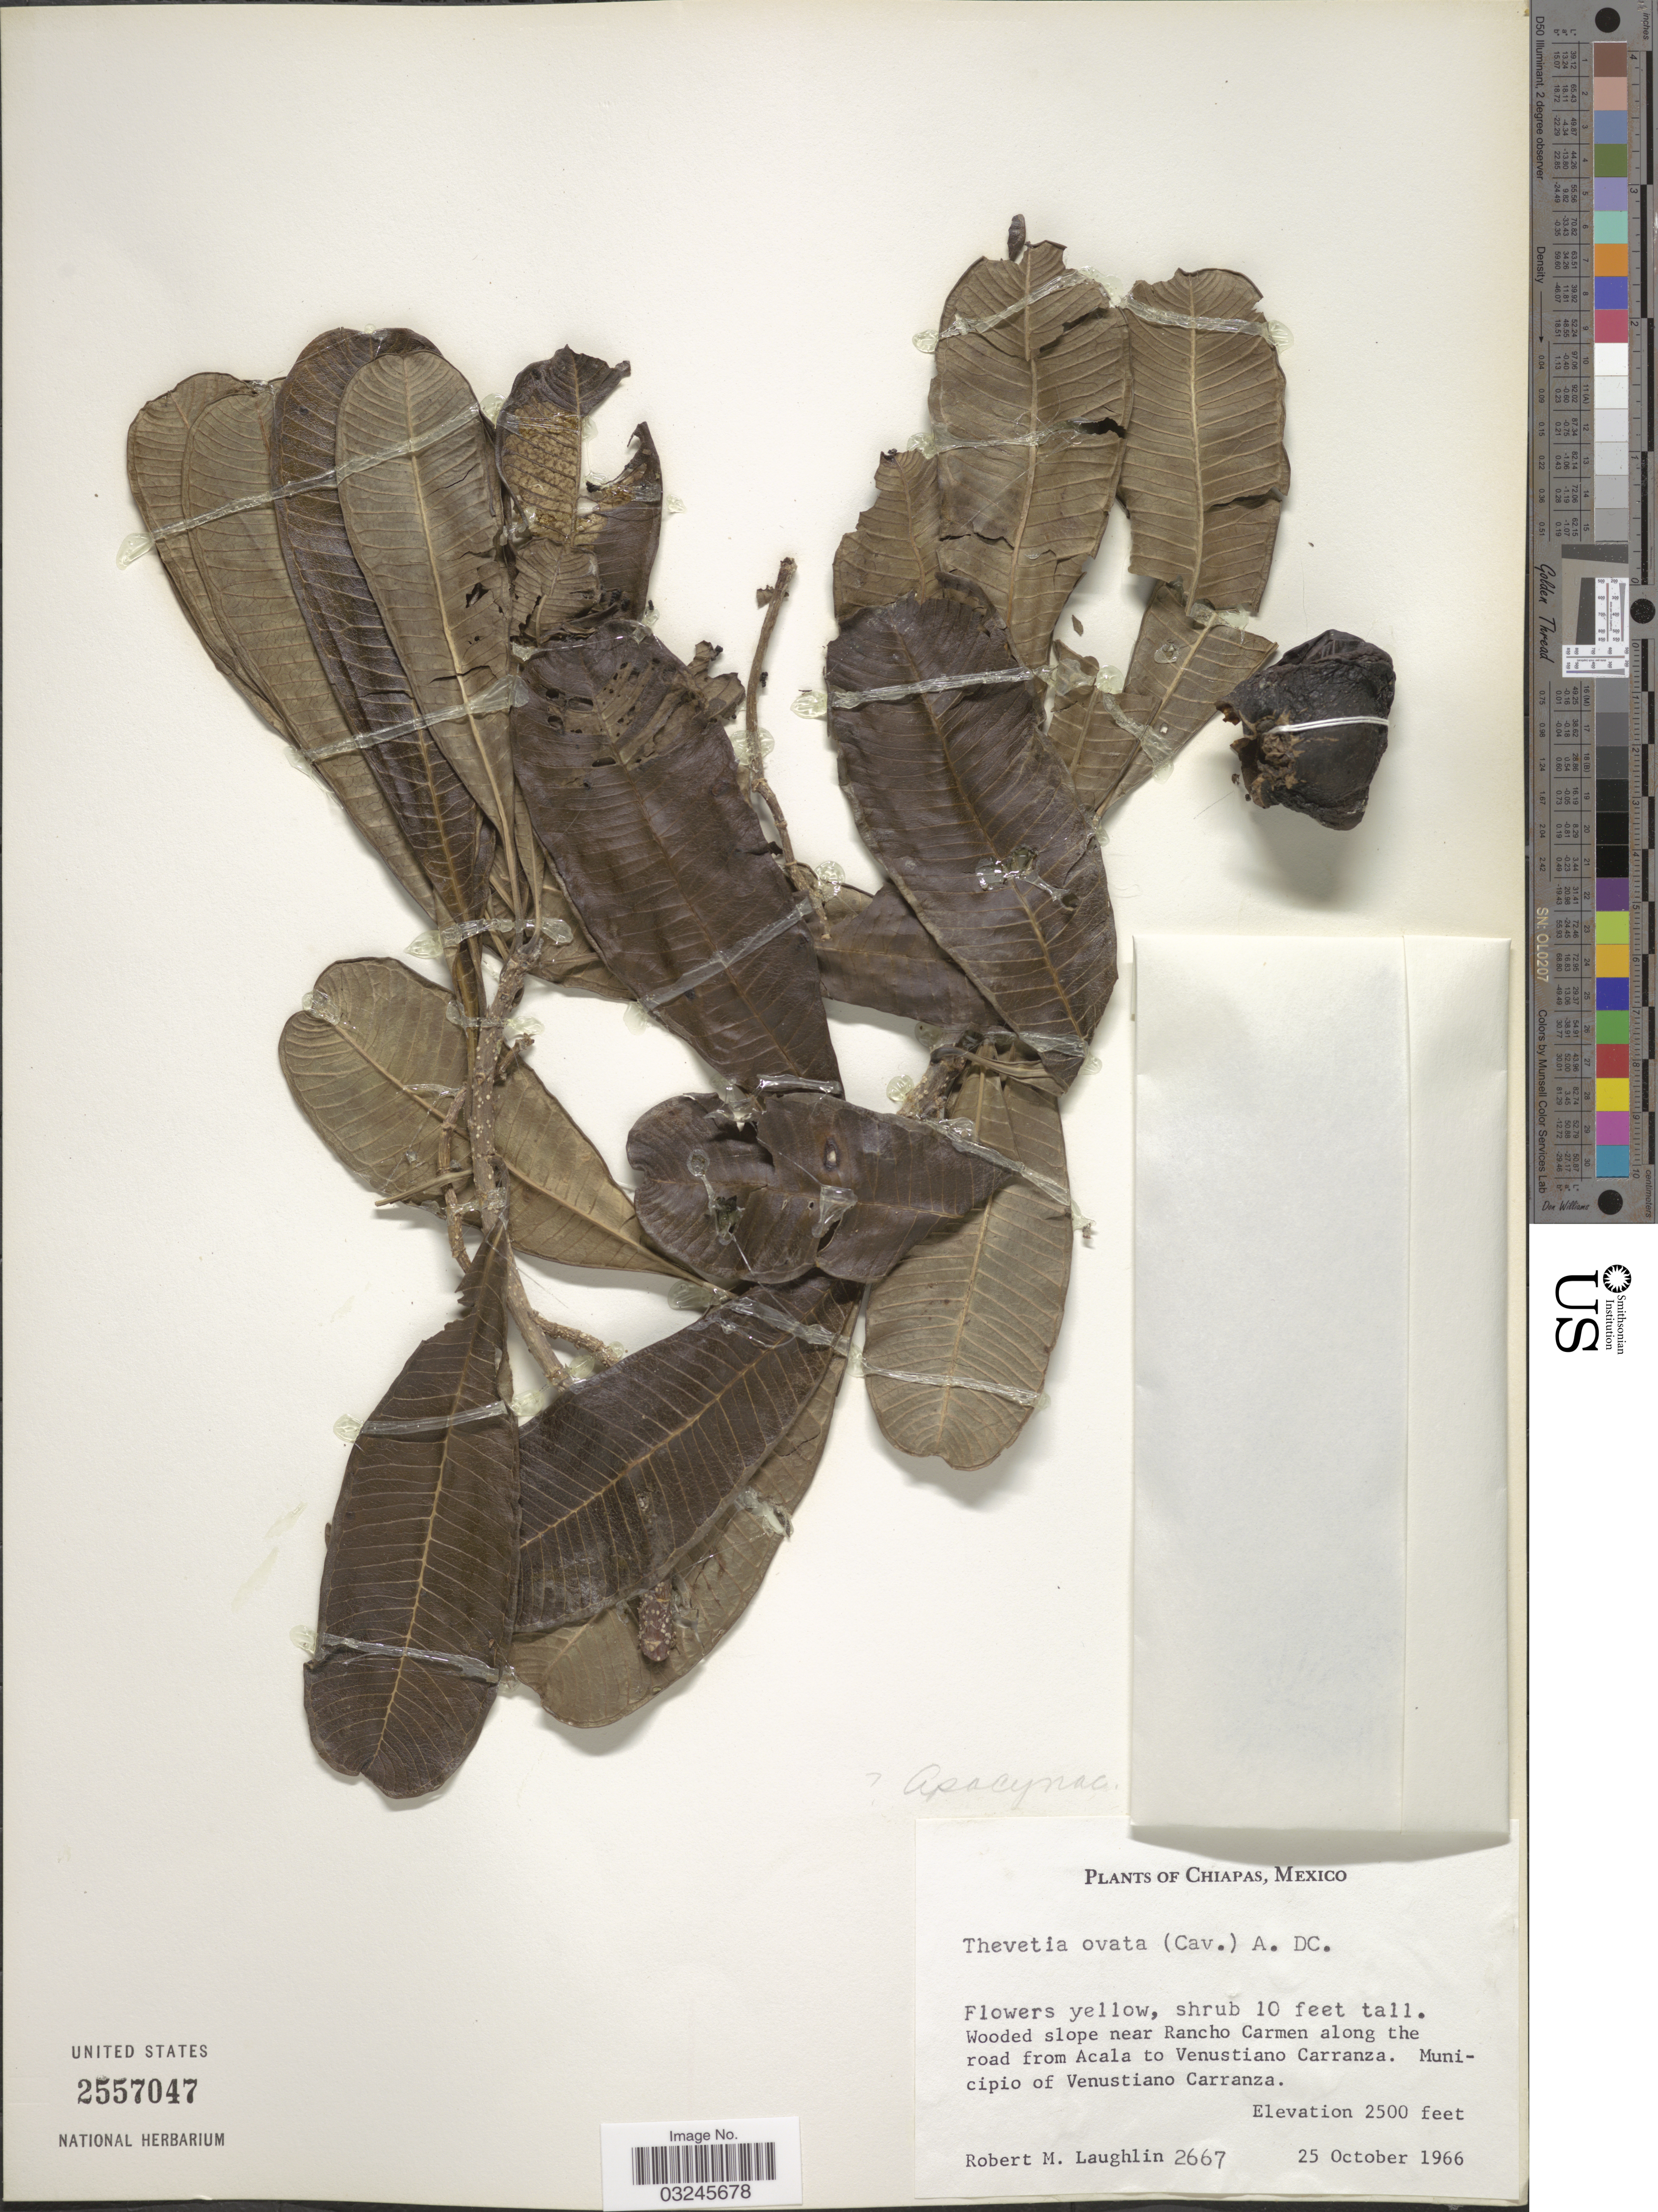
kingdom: Plantae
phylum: Tracheophyta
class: Magnoliopsida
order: Gentianales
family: Apocynaceae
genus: Thevetia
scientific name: Thevetia ovata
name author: (Cav.) A. DC.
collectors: R. M. Laughlin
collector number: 2667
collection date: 1966-10-25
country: Mexico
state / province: Chiapas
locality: Wooded slopes near Rancho Carmen along the road from Acala to Venustiano Carranza, Municipio of Venustiano Carranza.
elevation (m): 762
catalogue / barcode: US 2557047